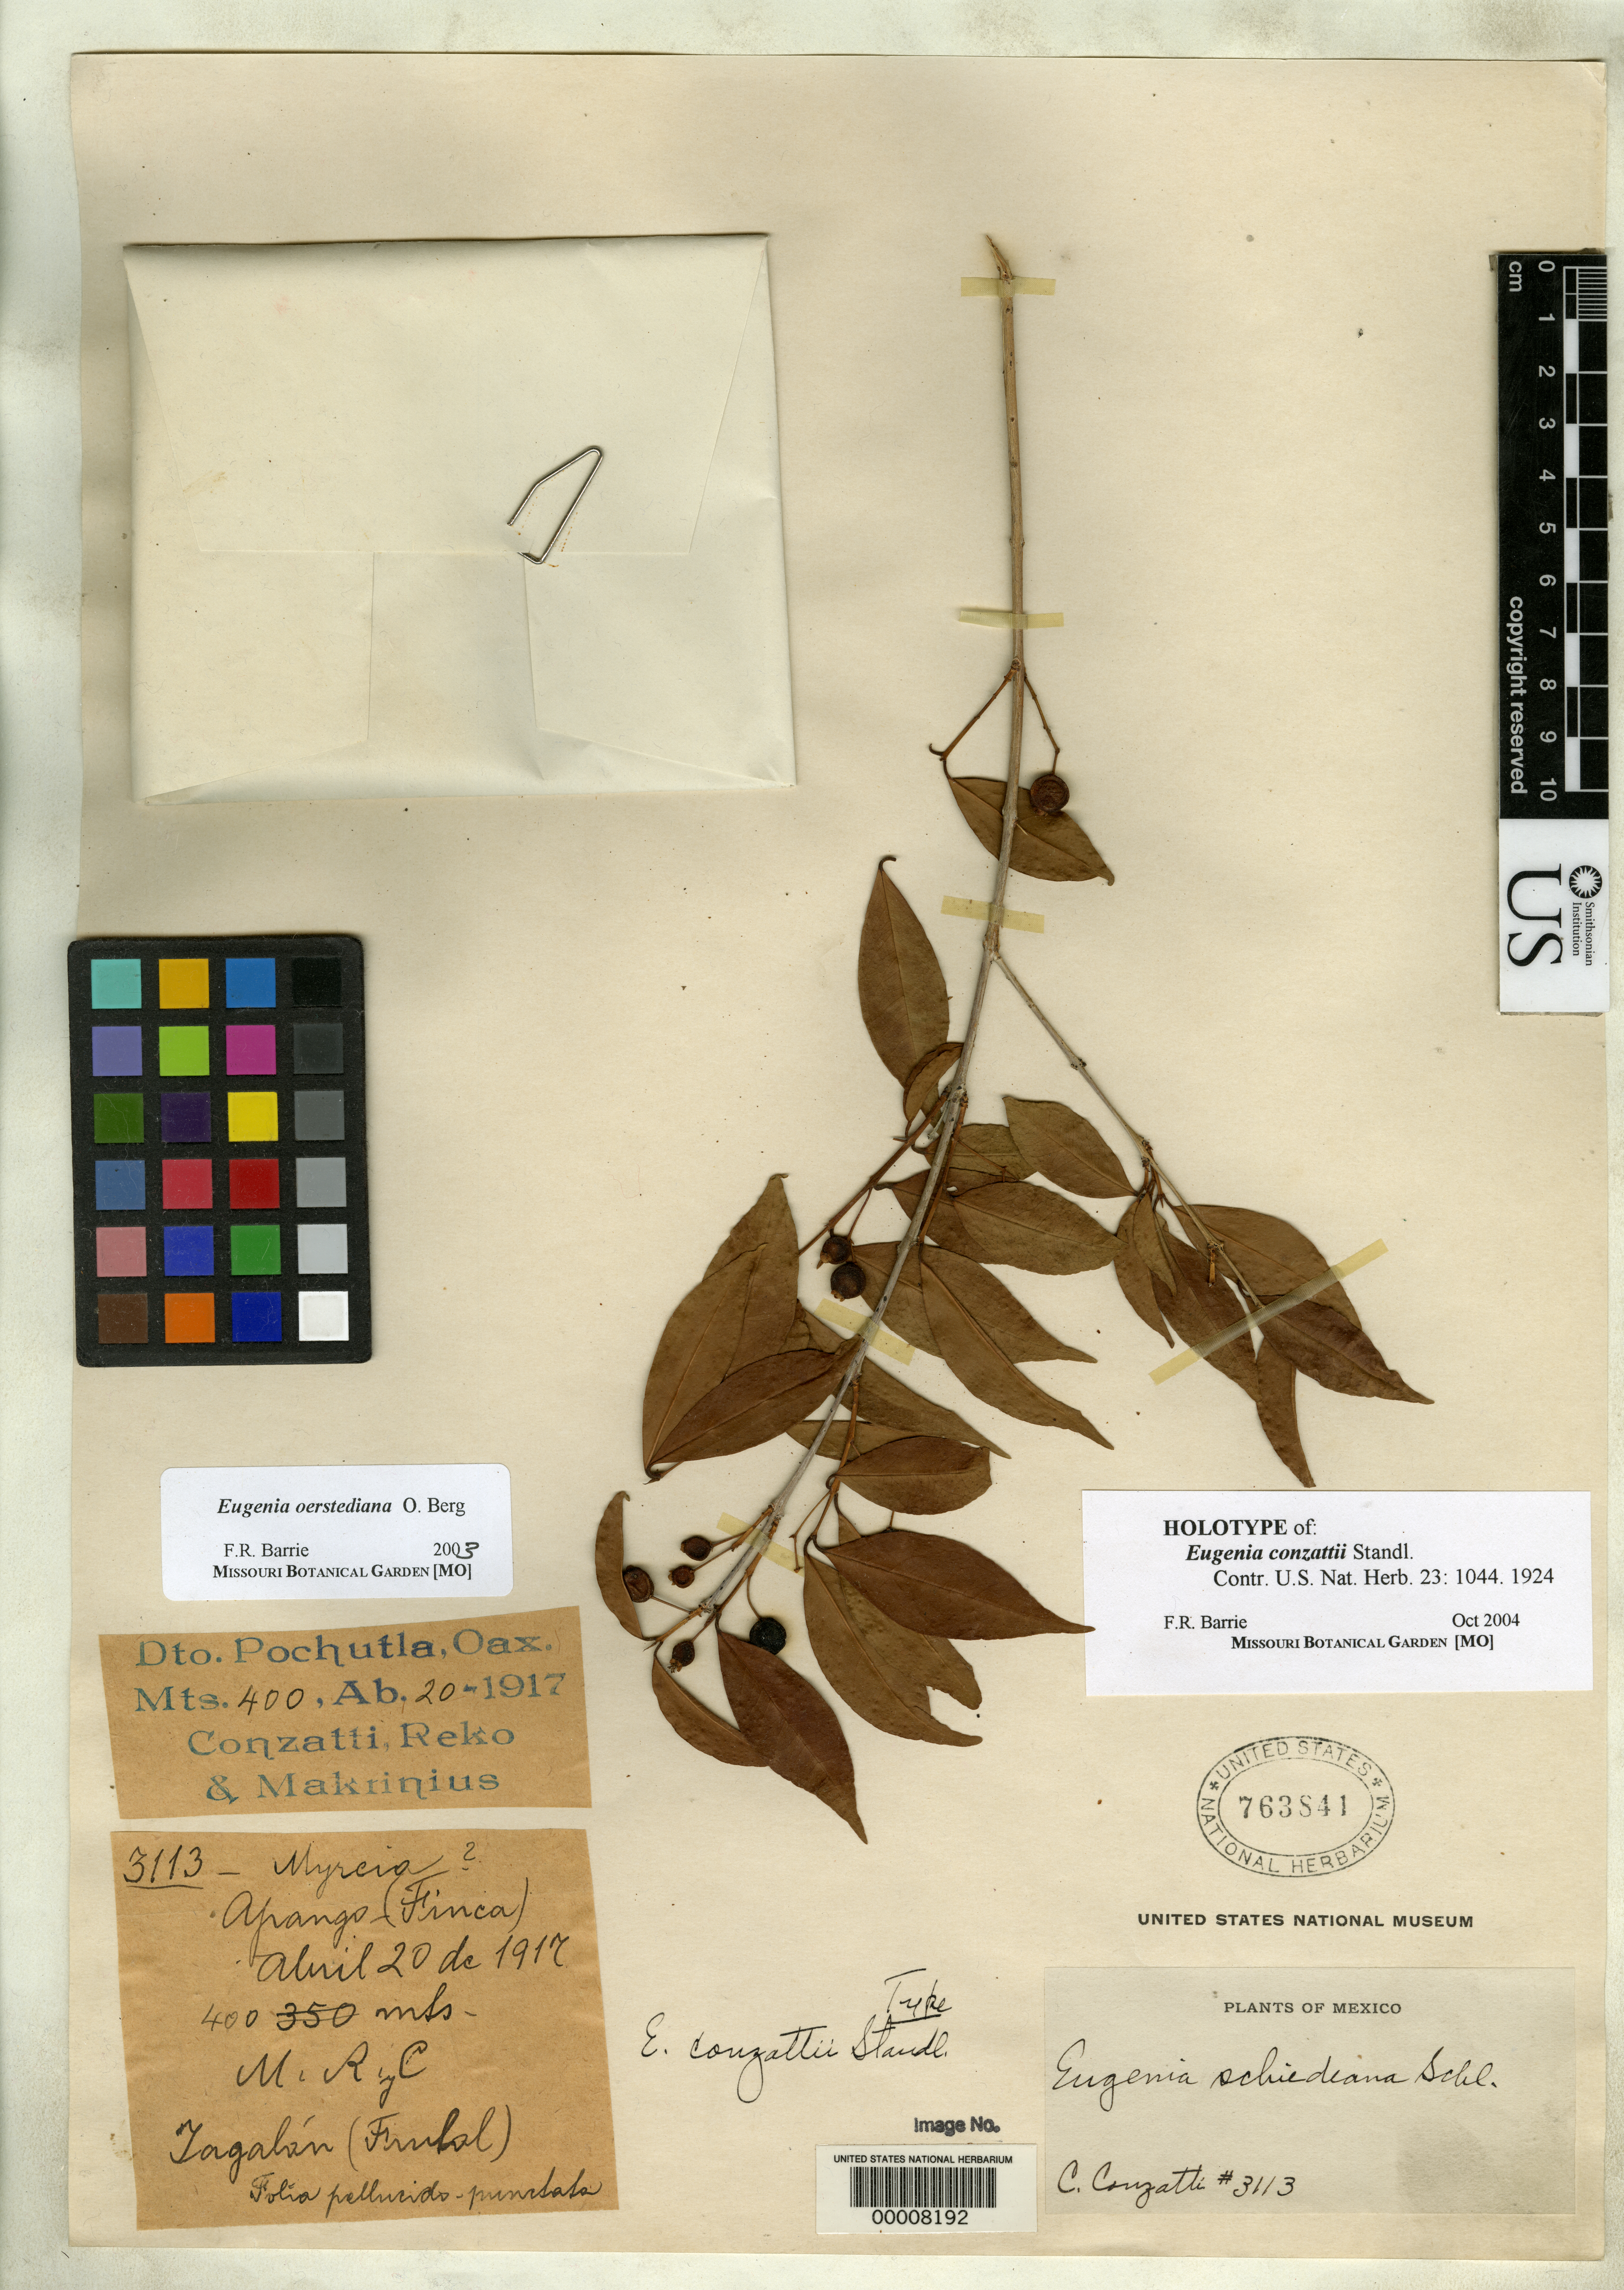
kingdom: Plantae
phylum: Tracheophyta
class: Magnoliopsida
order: Myrtales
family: Myrtaceae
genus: Eugenia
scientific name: Eugenia conzattii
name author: Standl.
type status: Holotype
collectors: C. Conzatti, B. P. Reko & E. Makrinius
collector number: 3113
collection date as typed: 20 Apr 1917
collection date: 1917-04-20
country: Mexico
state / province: Oaxaca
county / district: Pochutla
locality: Apango.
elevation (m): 400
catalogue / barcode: US 763841